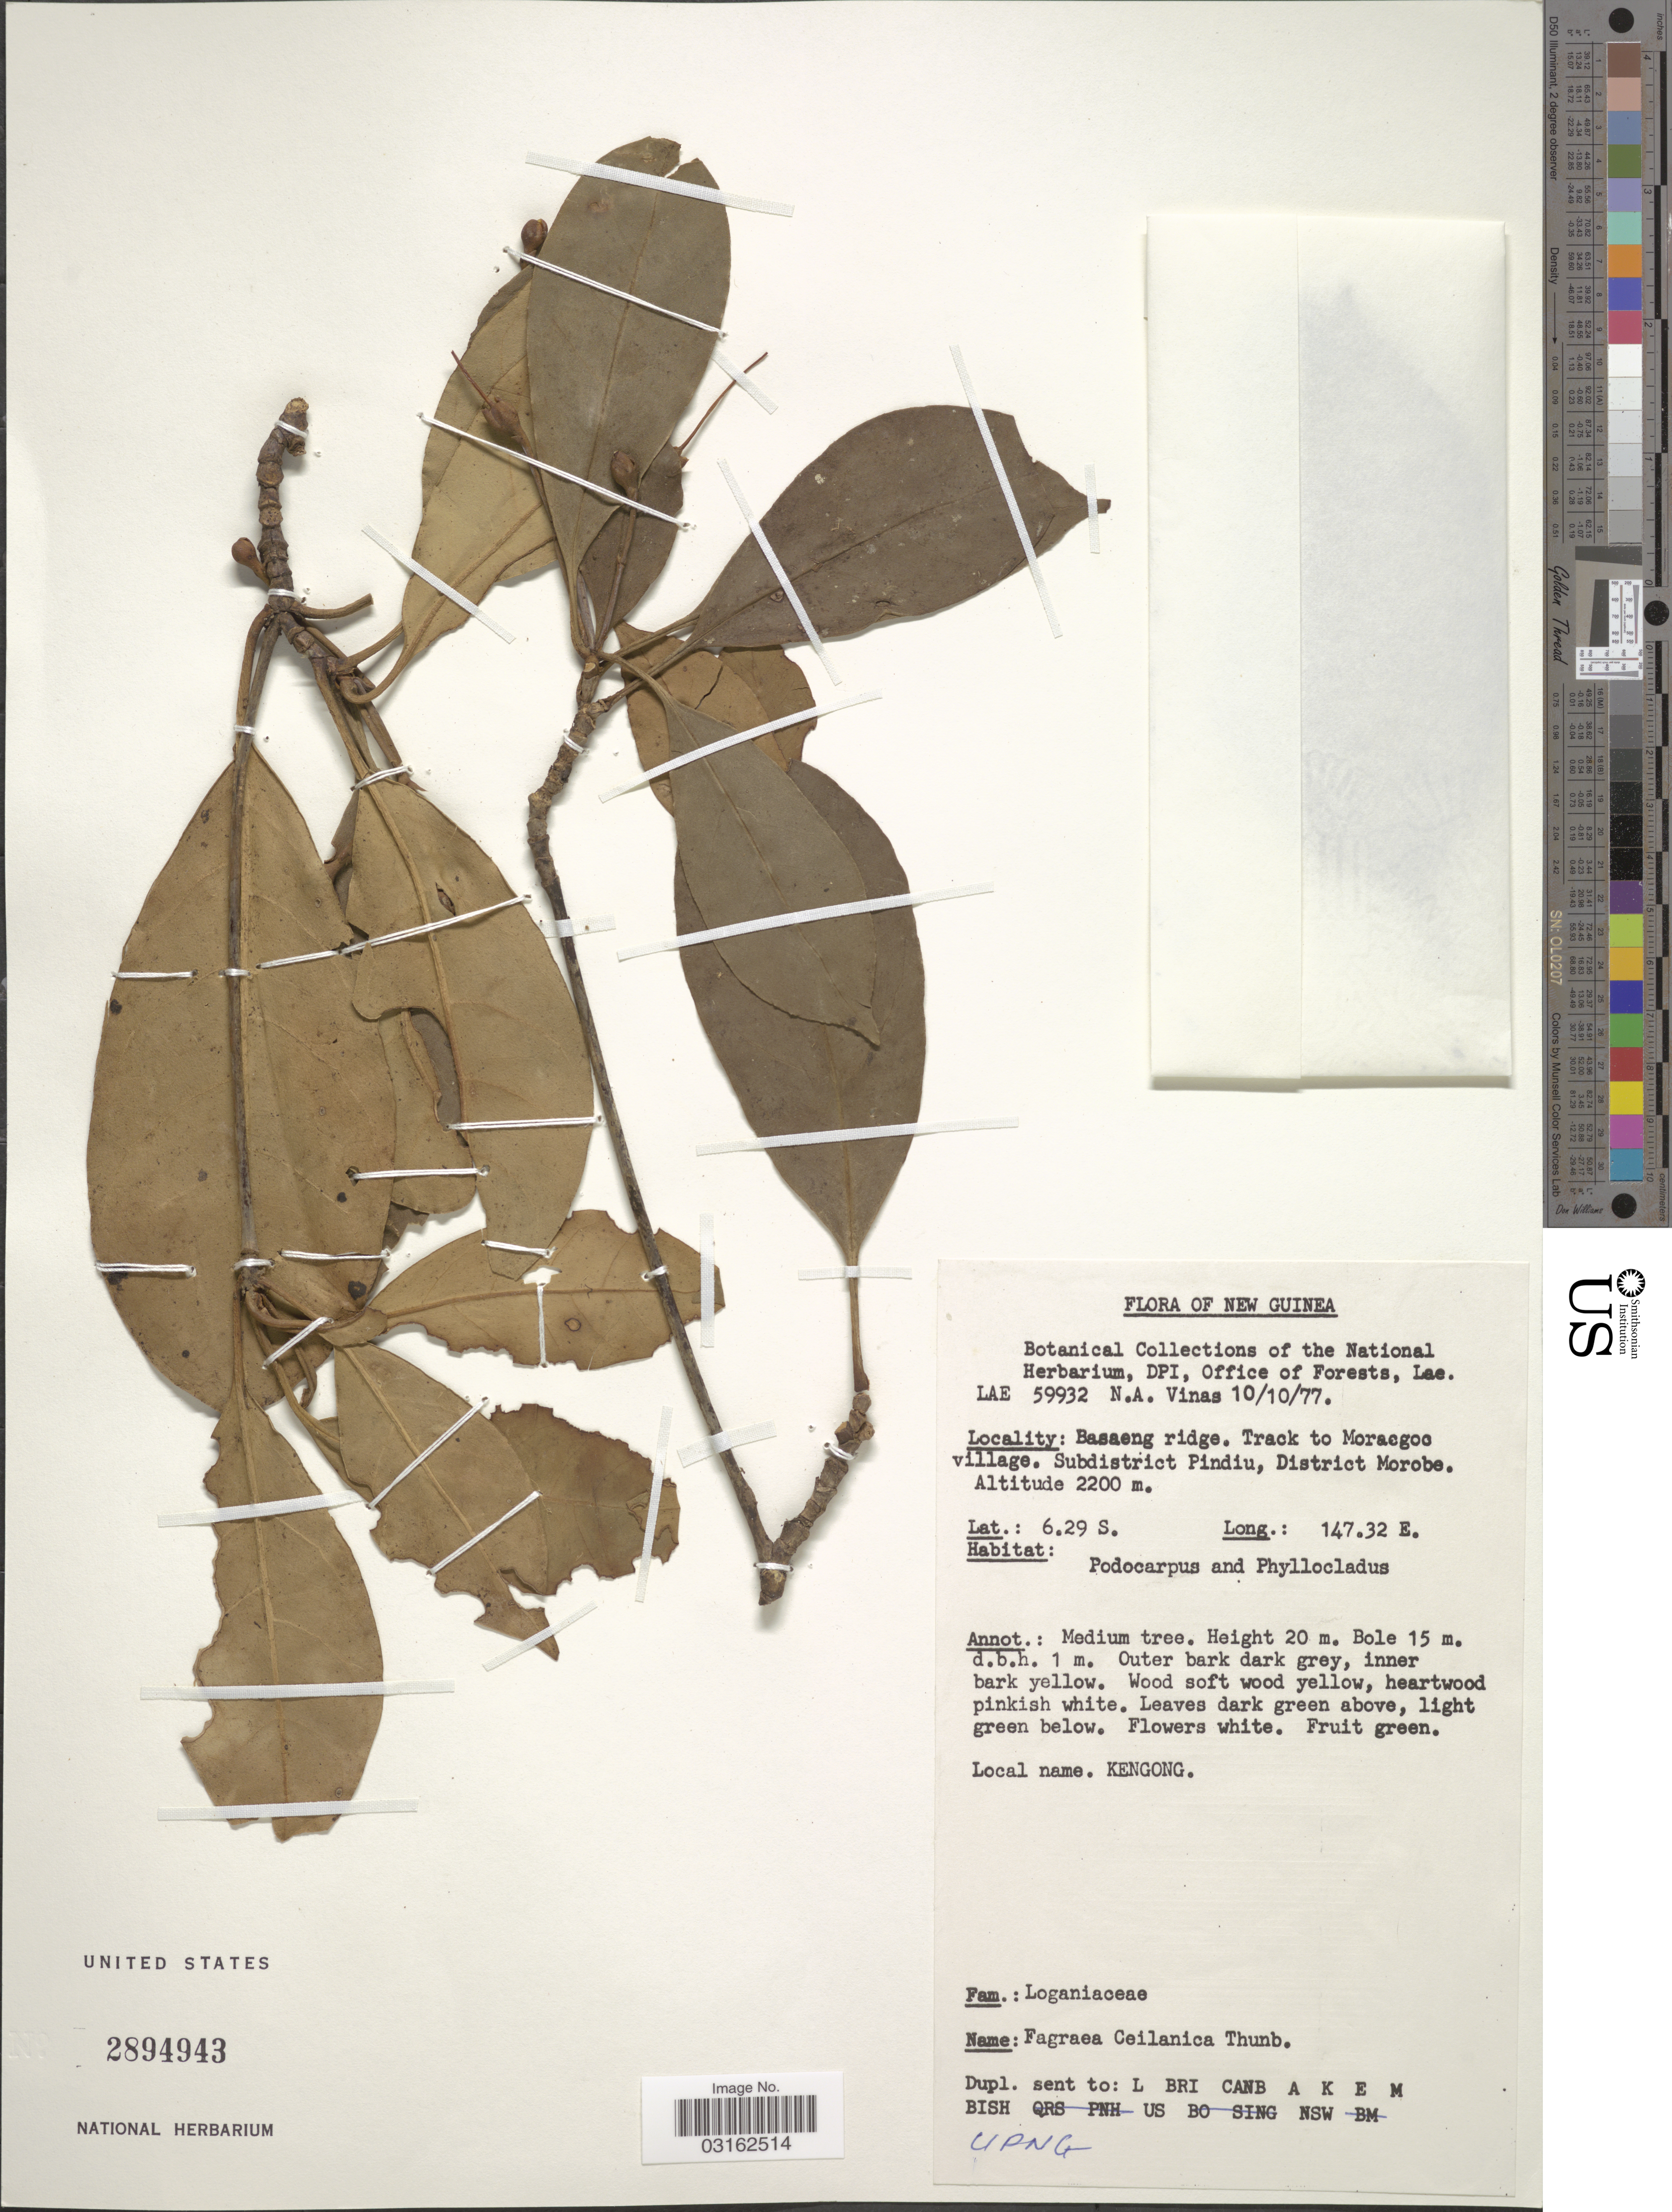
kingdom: Plantae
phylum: Tracheophyta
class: Magnoliopsida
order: Gentianales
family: Gentianaceae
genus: Fagraea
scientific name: Fagraea ceilanica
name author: Thunb.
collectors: N. Vinas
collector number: LAE 59932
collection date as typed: Transcribed d/m/y: 10/10/77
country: Papua New Guinea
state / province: Morobe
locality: New Guinea. Basaeng ridge. Track to Moraegoo village. Subdistrict Pindiu, District Morobe.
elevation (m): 2200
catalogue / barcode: US 2894943